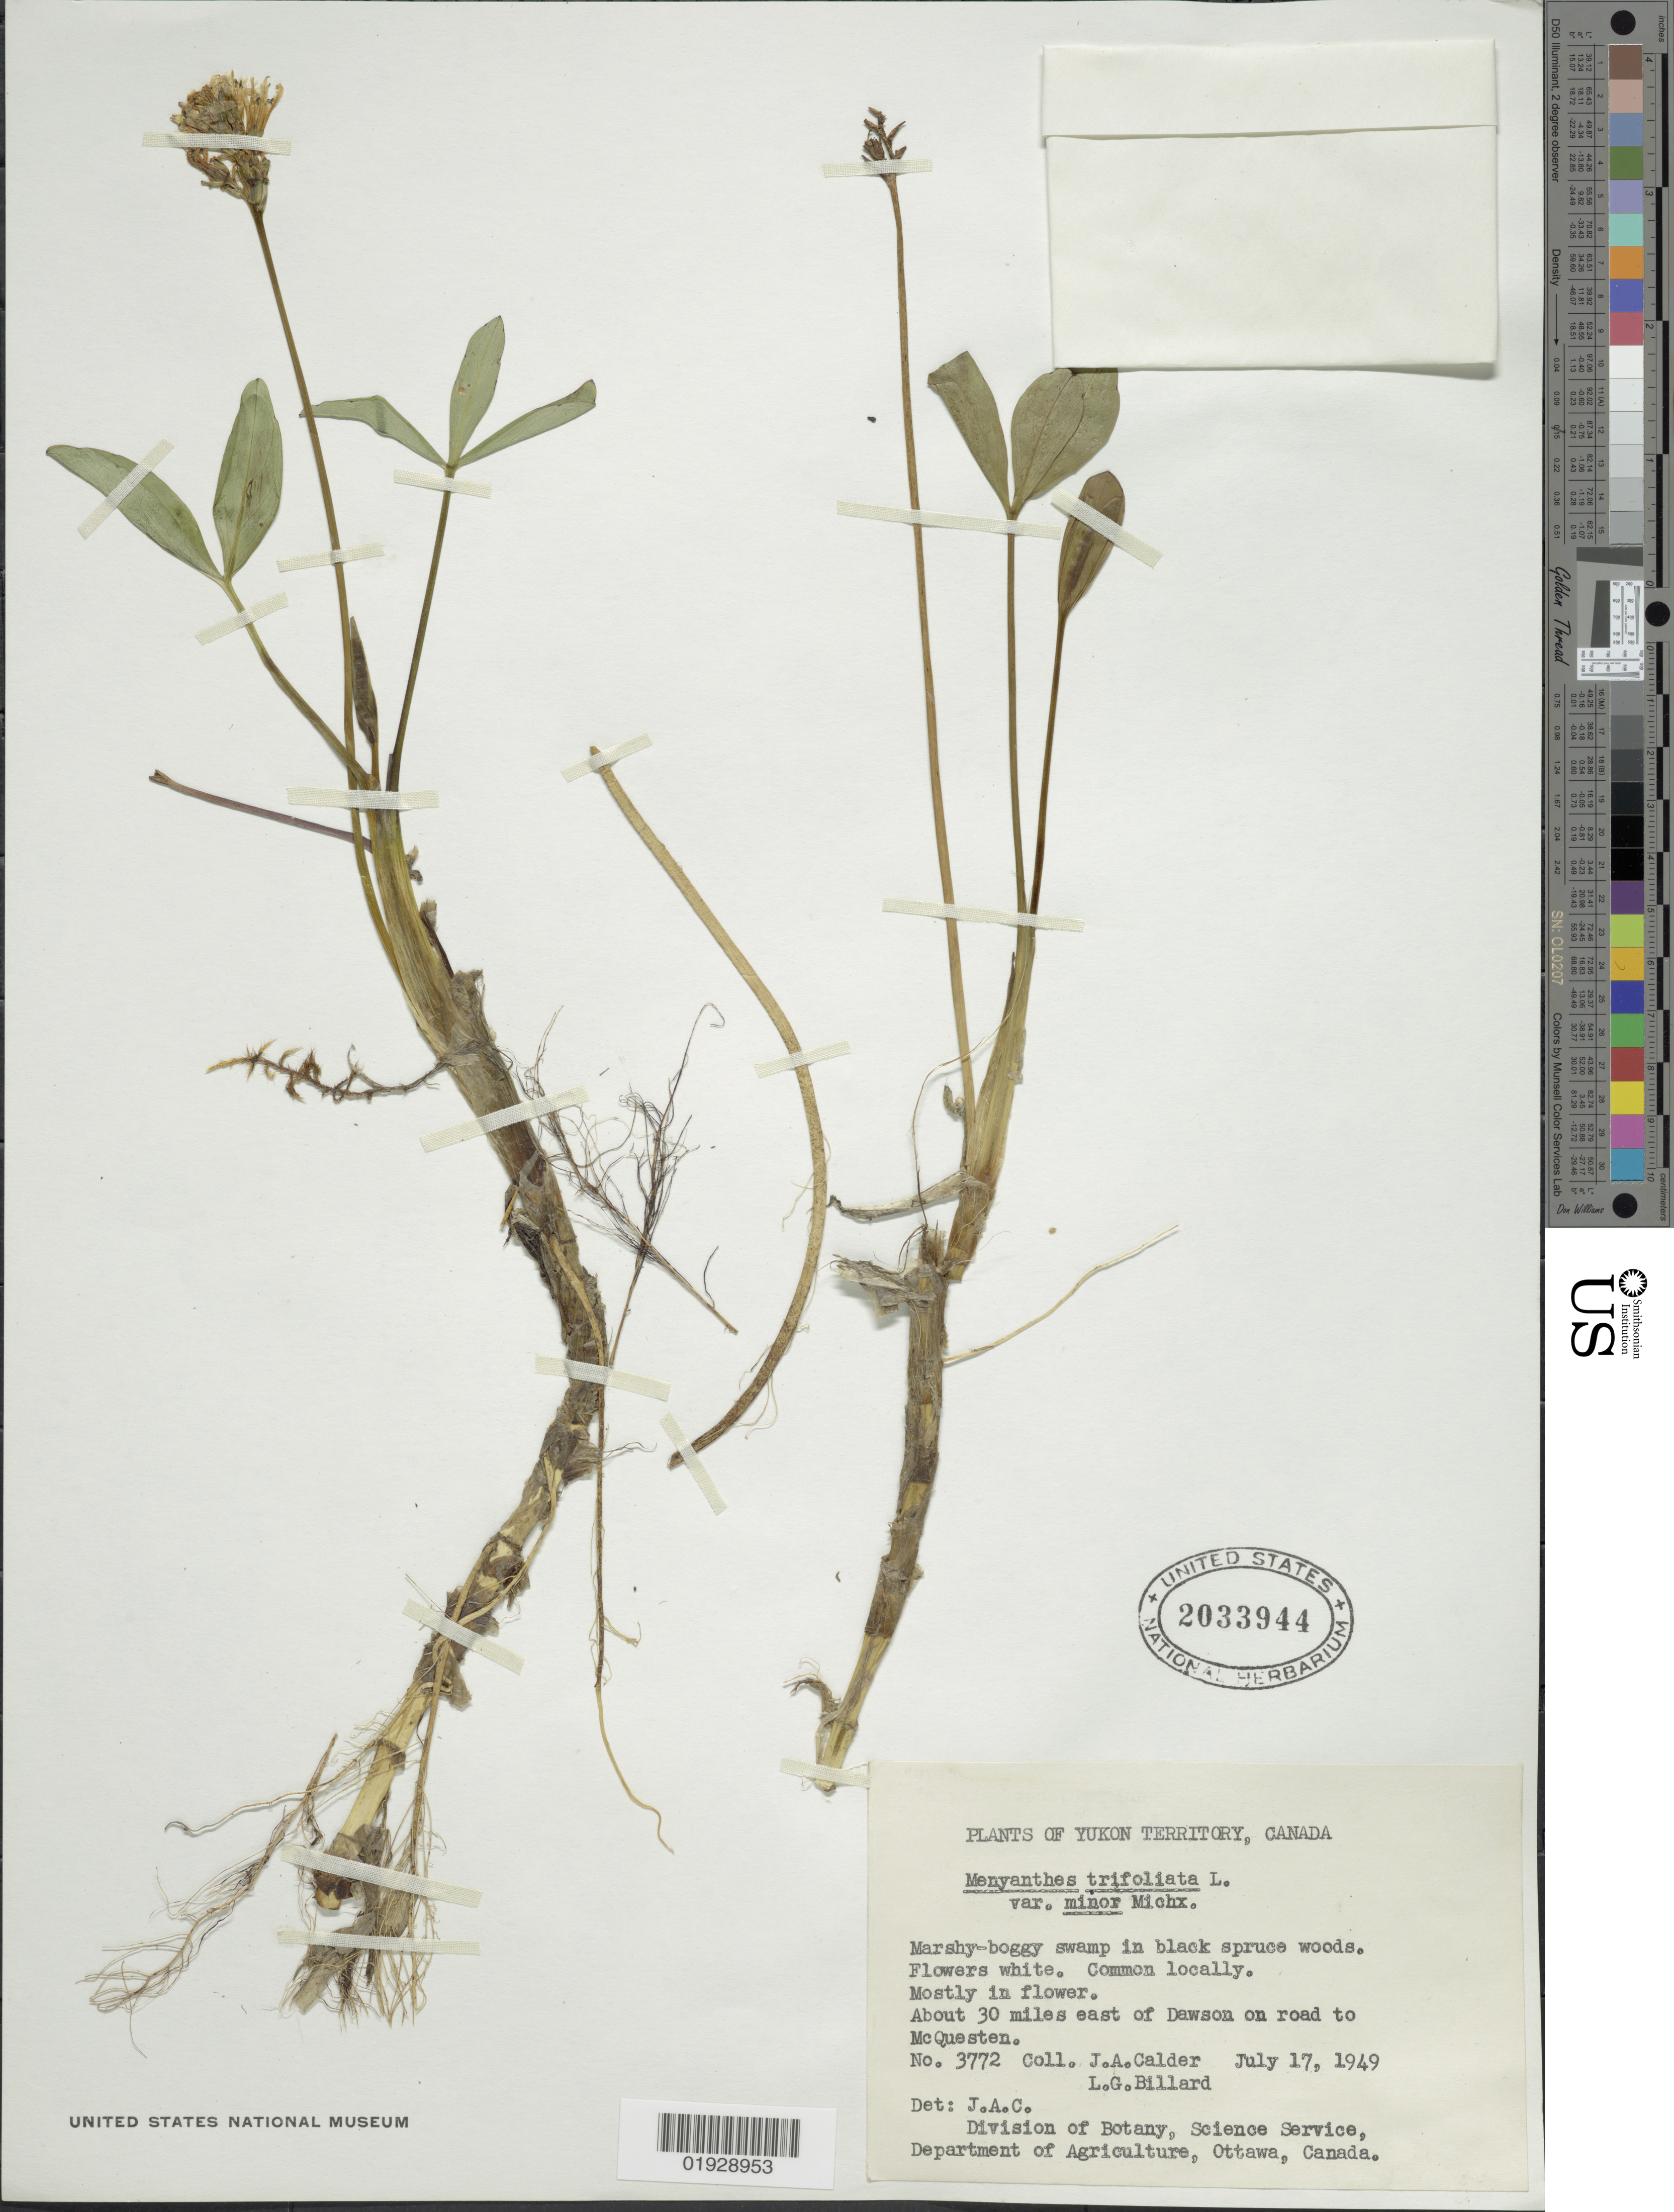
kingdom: Plantae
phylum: Tracheophyta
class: Magnoliopsida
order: Asterales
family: Menyanthaceae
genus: Menyanthes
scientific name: Menyanthes trifoliata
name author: L.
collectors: J. A. Calder & L. Billard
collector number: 3772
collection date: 1949-07-17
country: Canada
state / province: Yukon Territory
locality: About 30 miles east of Dawson on road to McQuesten.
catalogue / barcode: US 2033944